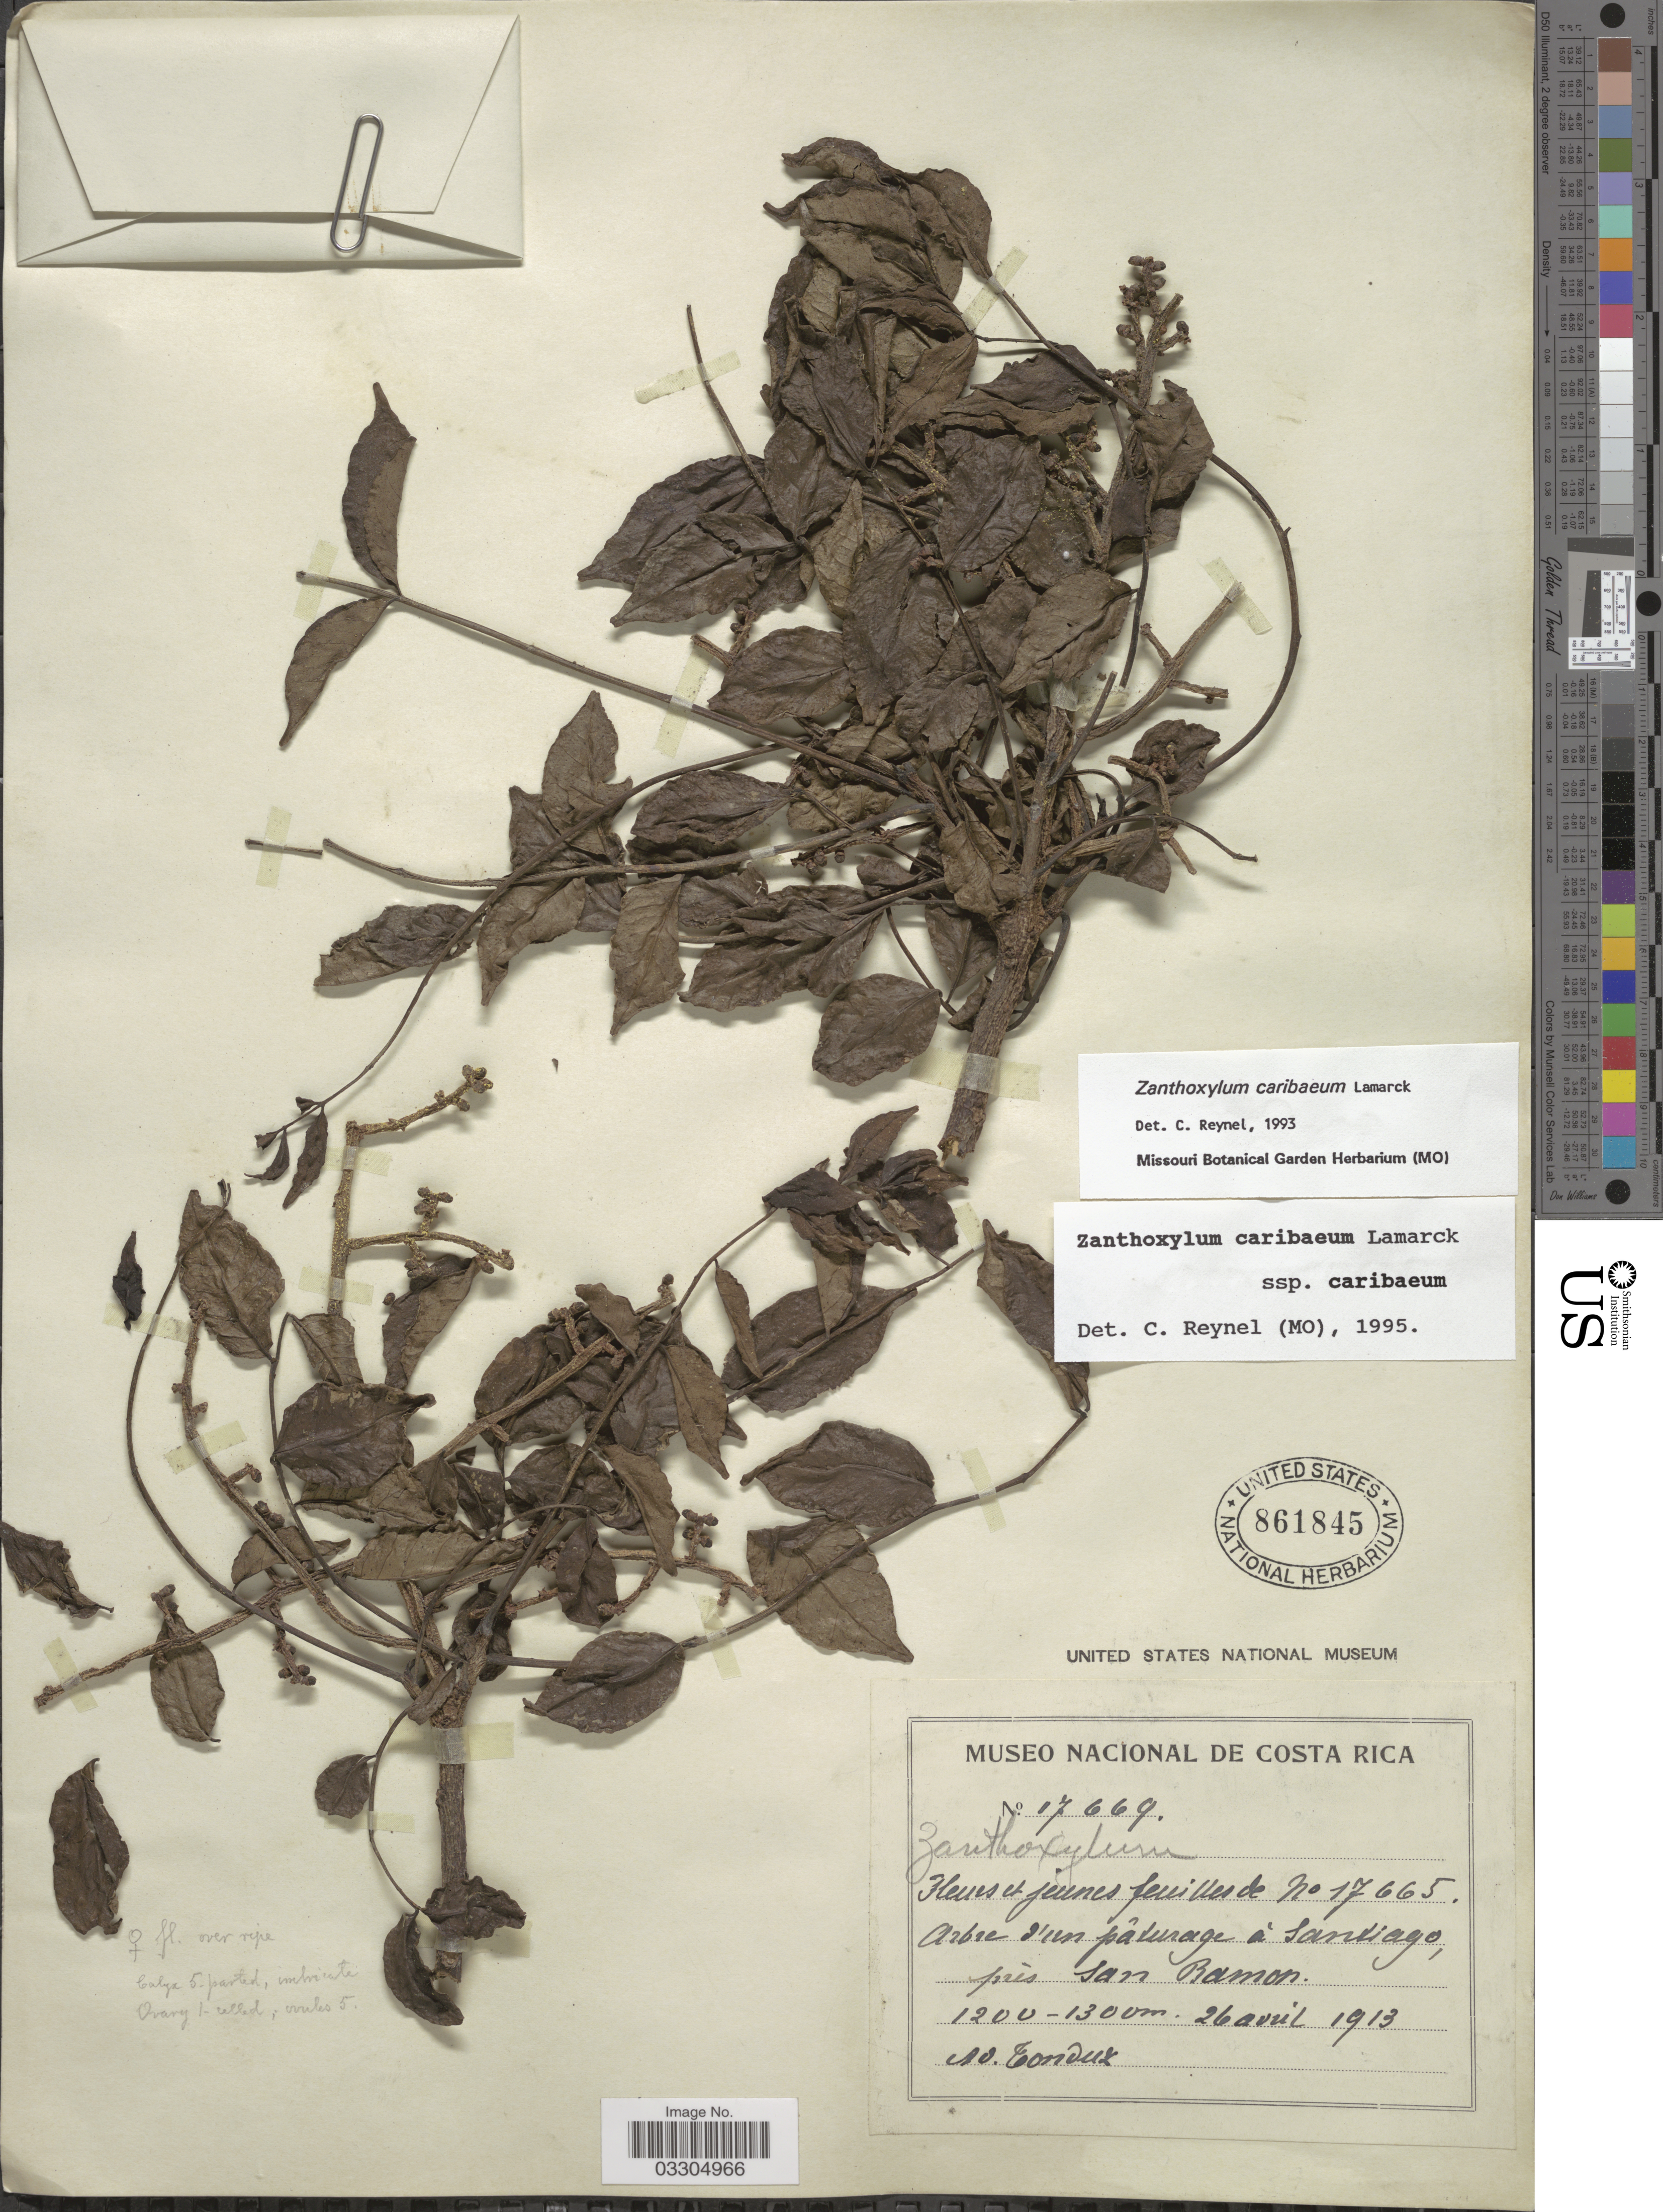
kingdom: Plantae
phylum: Tracheophyta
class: Magnoliopsida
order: Sapindales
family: Rutaceae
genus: Zanthoxylum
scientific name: Zanthoxylum caribaeum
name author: Lam.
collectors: A. Tonduz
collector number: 17669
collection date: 1913-04-26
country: Costa Rica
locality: Arbre d'un pâturage à Santiago, près San Ramon.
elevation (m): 1200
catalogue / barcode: US 861845